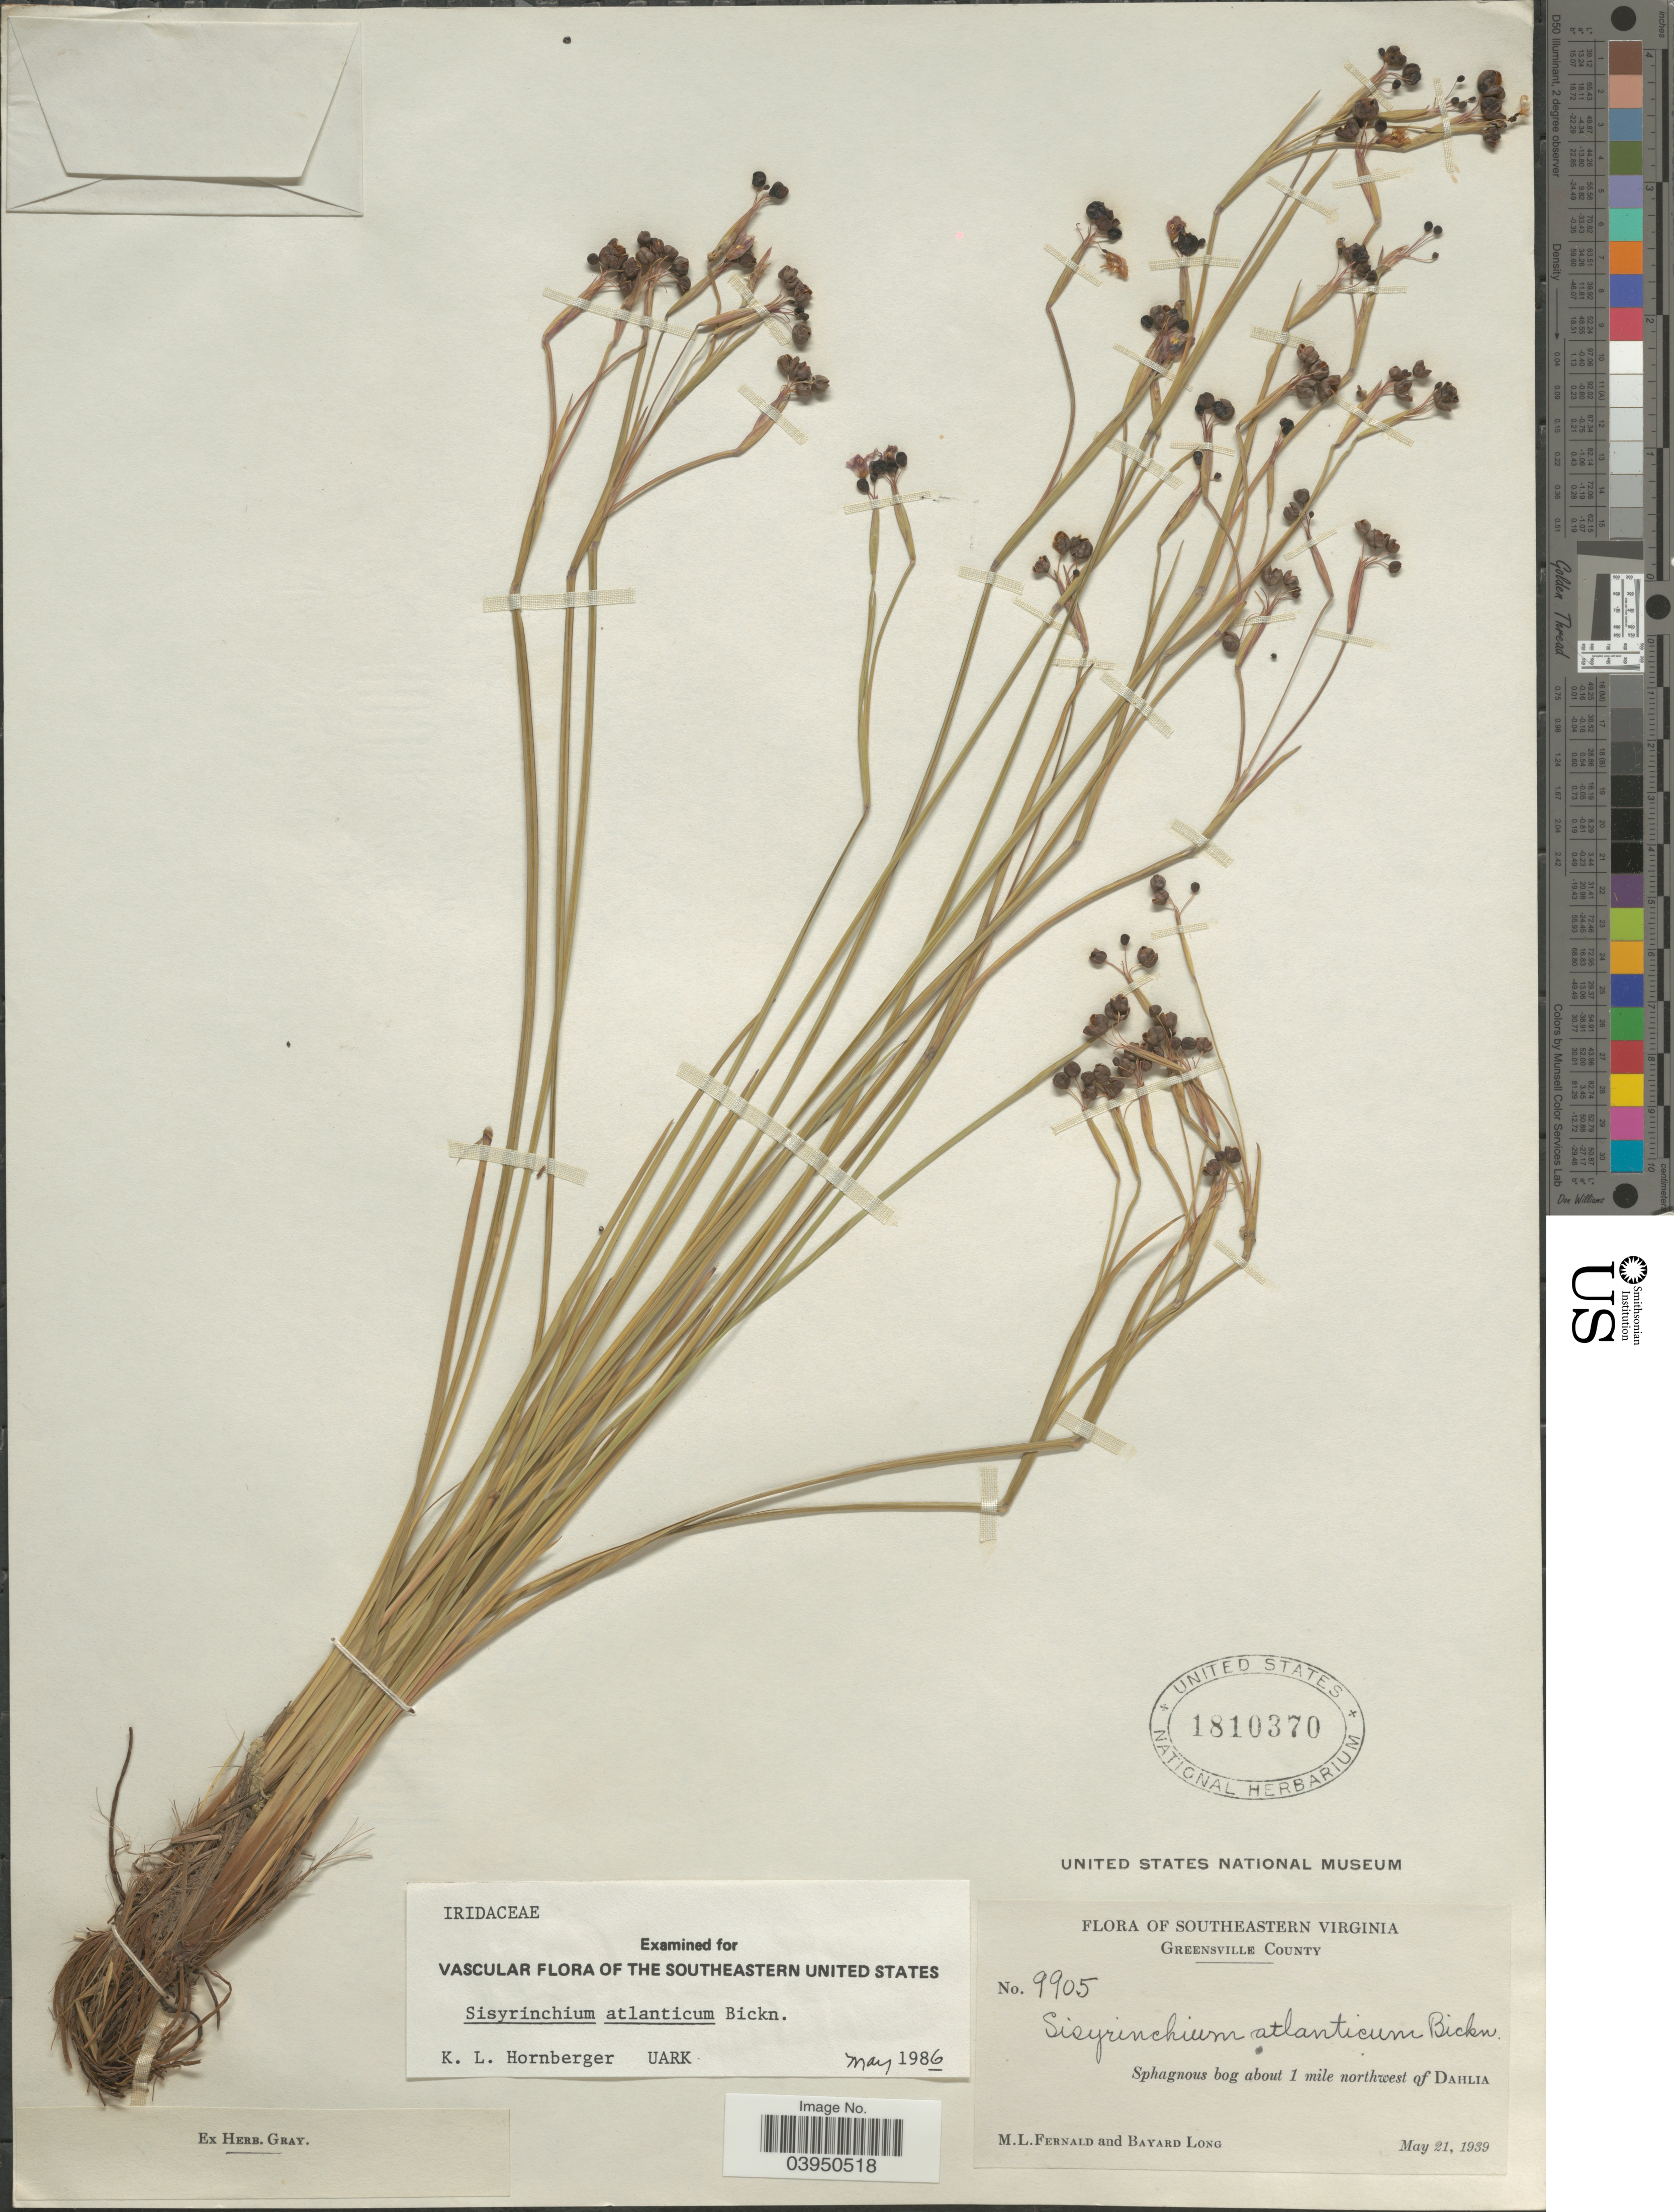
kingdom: Plantae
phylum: Tracheophyta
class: Liliopsida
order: Asparagales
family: Iridaceae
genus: Sisyrinchium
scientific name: Sisyrinchium atlanticum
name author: E.P. Bicknell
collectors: M. L. Fernald & B. Long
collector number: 9905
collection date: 1939-05-21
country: United States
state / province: Virginia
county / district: Greensville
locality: Southeastern Virginia. Greensville County. Sphagnous bog about 1 mile northwest of Dahlia.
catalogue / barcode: US 1810370